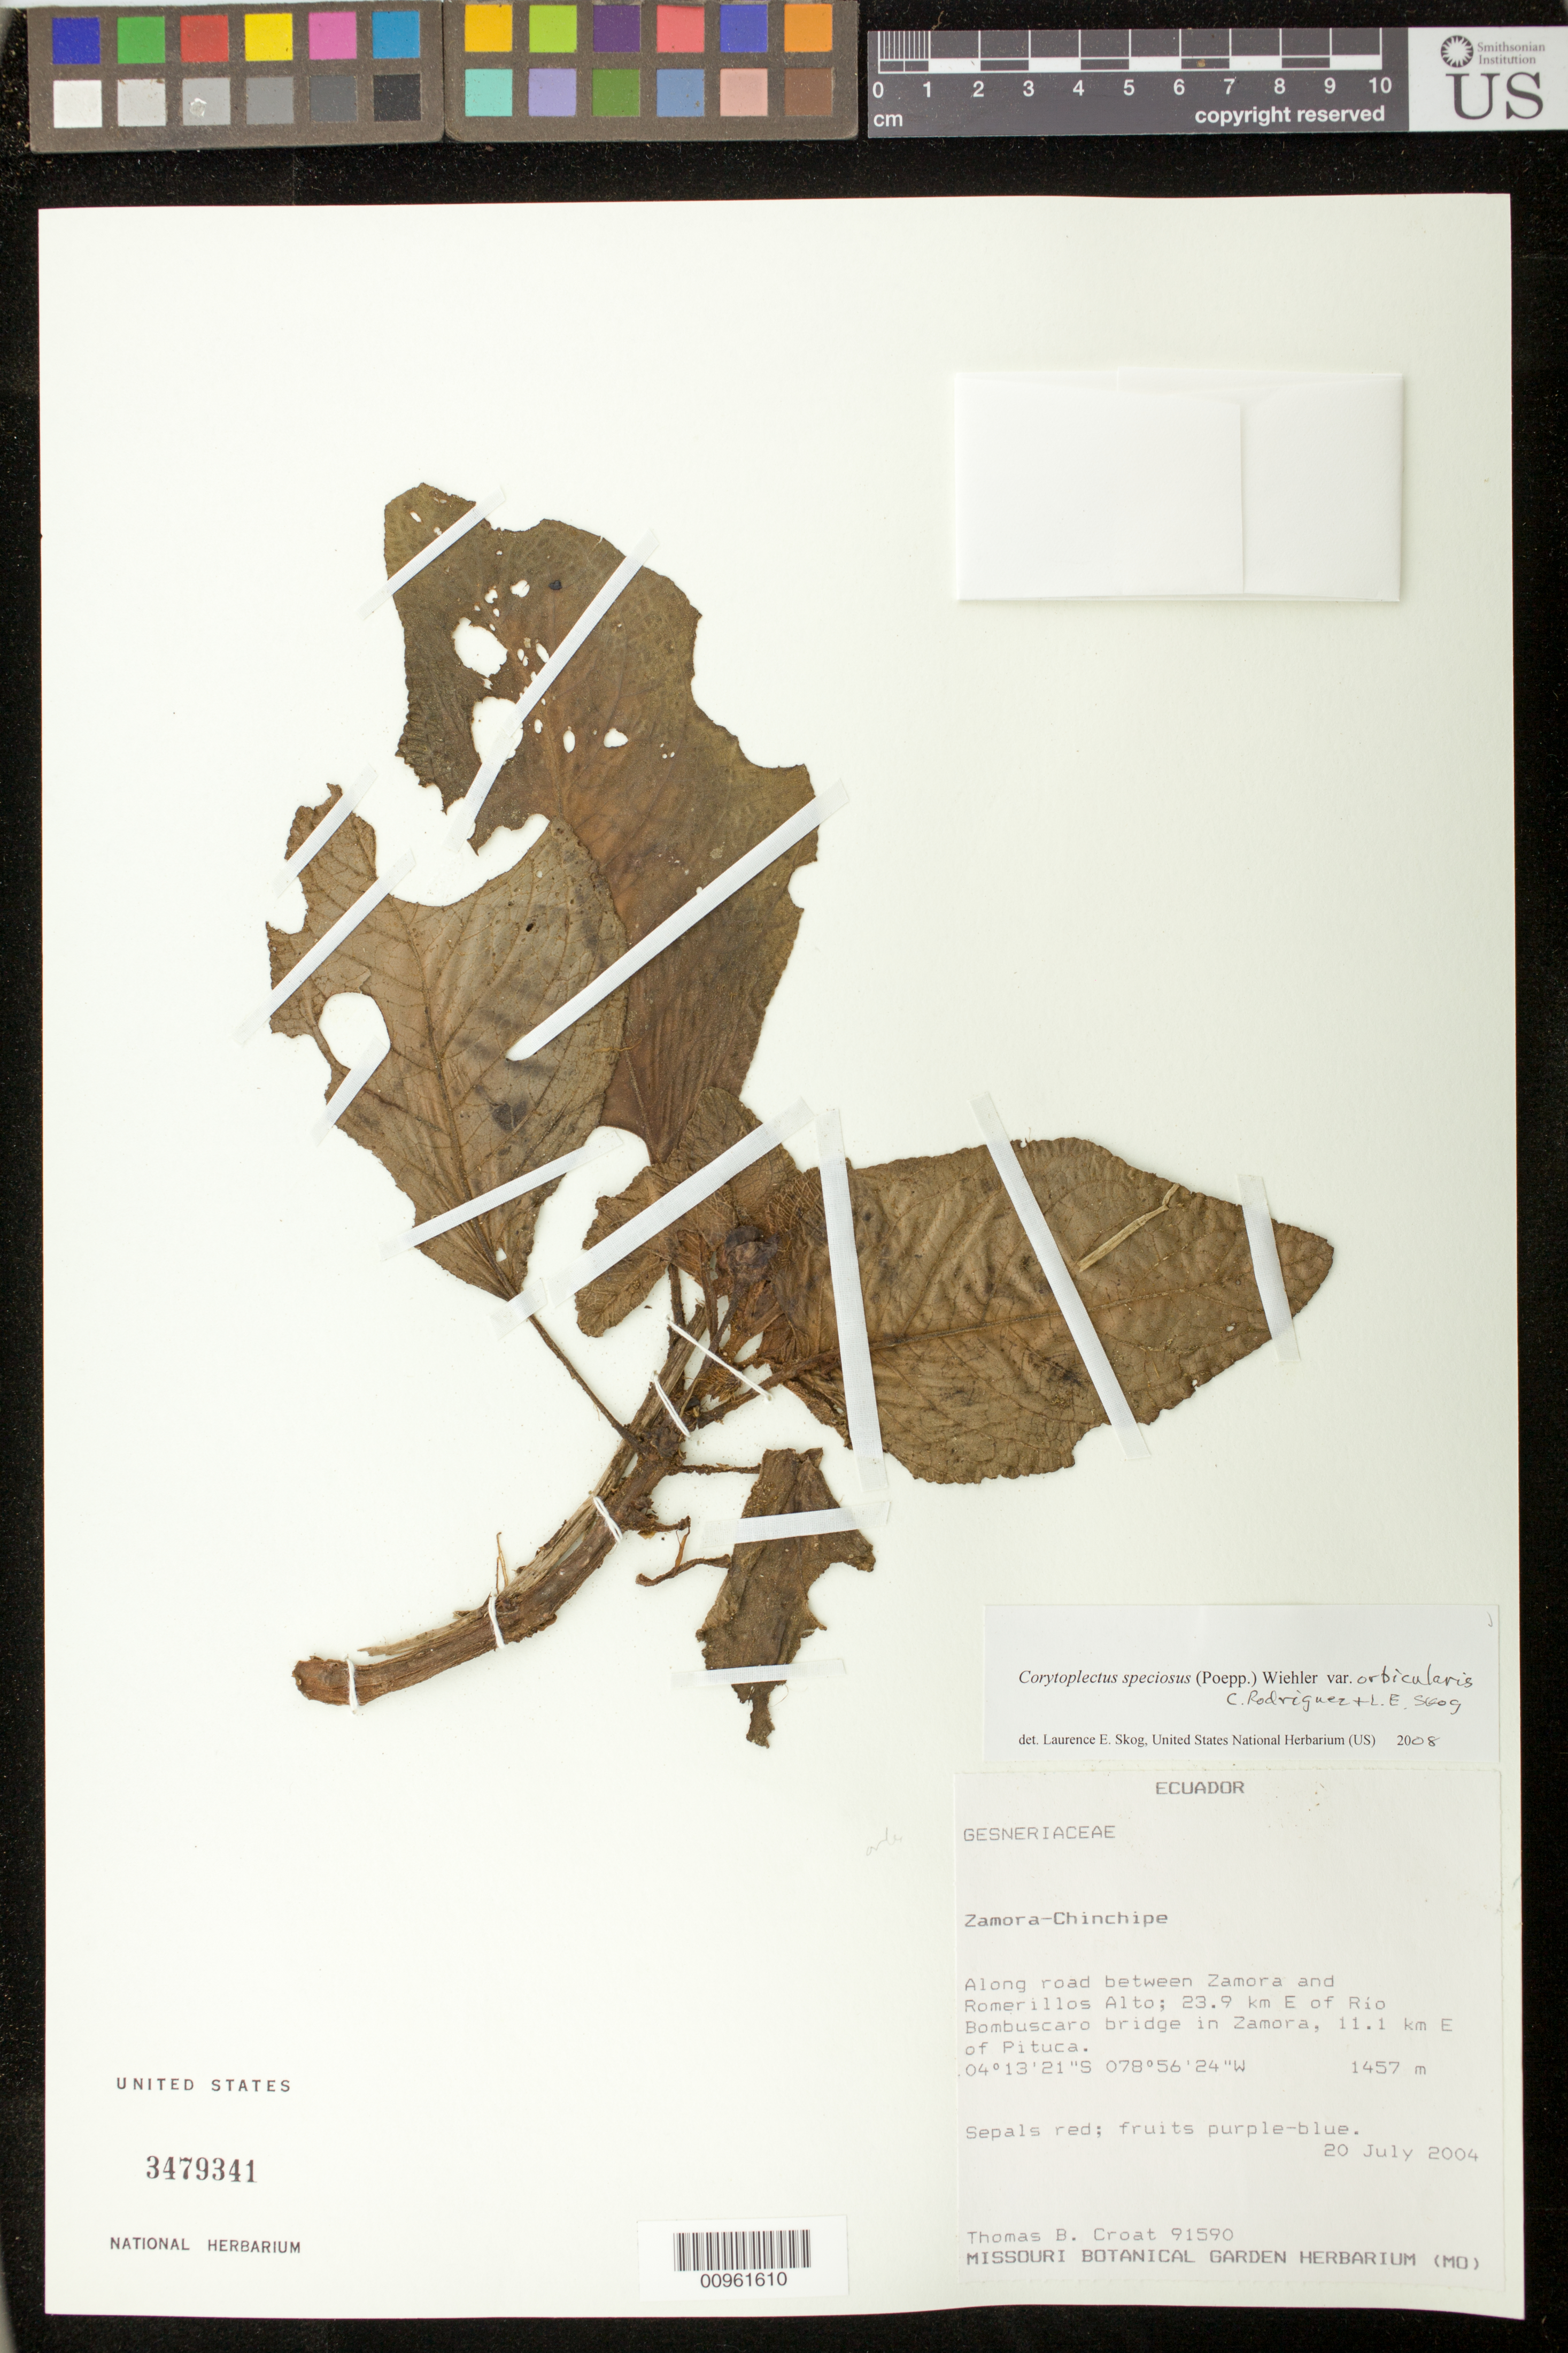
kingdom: Plantae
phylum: Tracheophyta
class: Magnoliopsida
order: Lamiales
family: Gesneriaceae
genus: Corytoplectus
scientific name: Corytoplectus speciosus var. orbicularis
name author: Rodr.-Flores & L.E. Skog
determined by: Skog, Laurence E.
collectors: T. B. Croat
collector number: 91590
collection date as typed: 20 Jul 2004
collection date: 2004-07-20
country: Ecuador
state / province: Zamora-Chinchipe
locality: Along road between Zamora and Romerillos Alto; 23.9 km E of Río Bombuscaro bridge in Zamora, 11.1 km E of Pituca.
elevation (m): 1457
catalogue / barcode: US 3479341